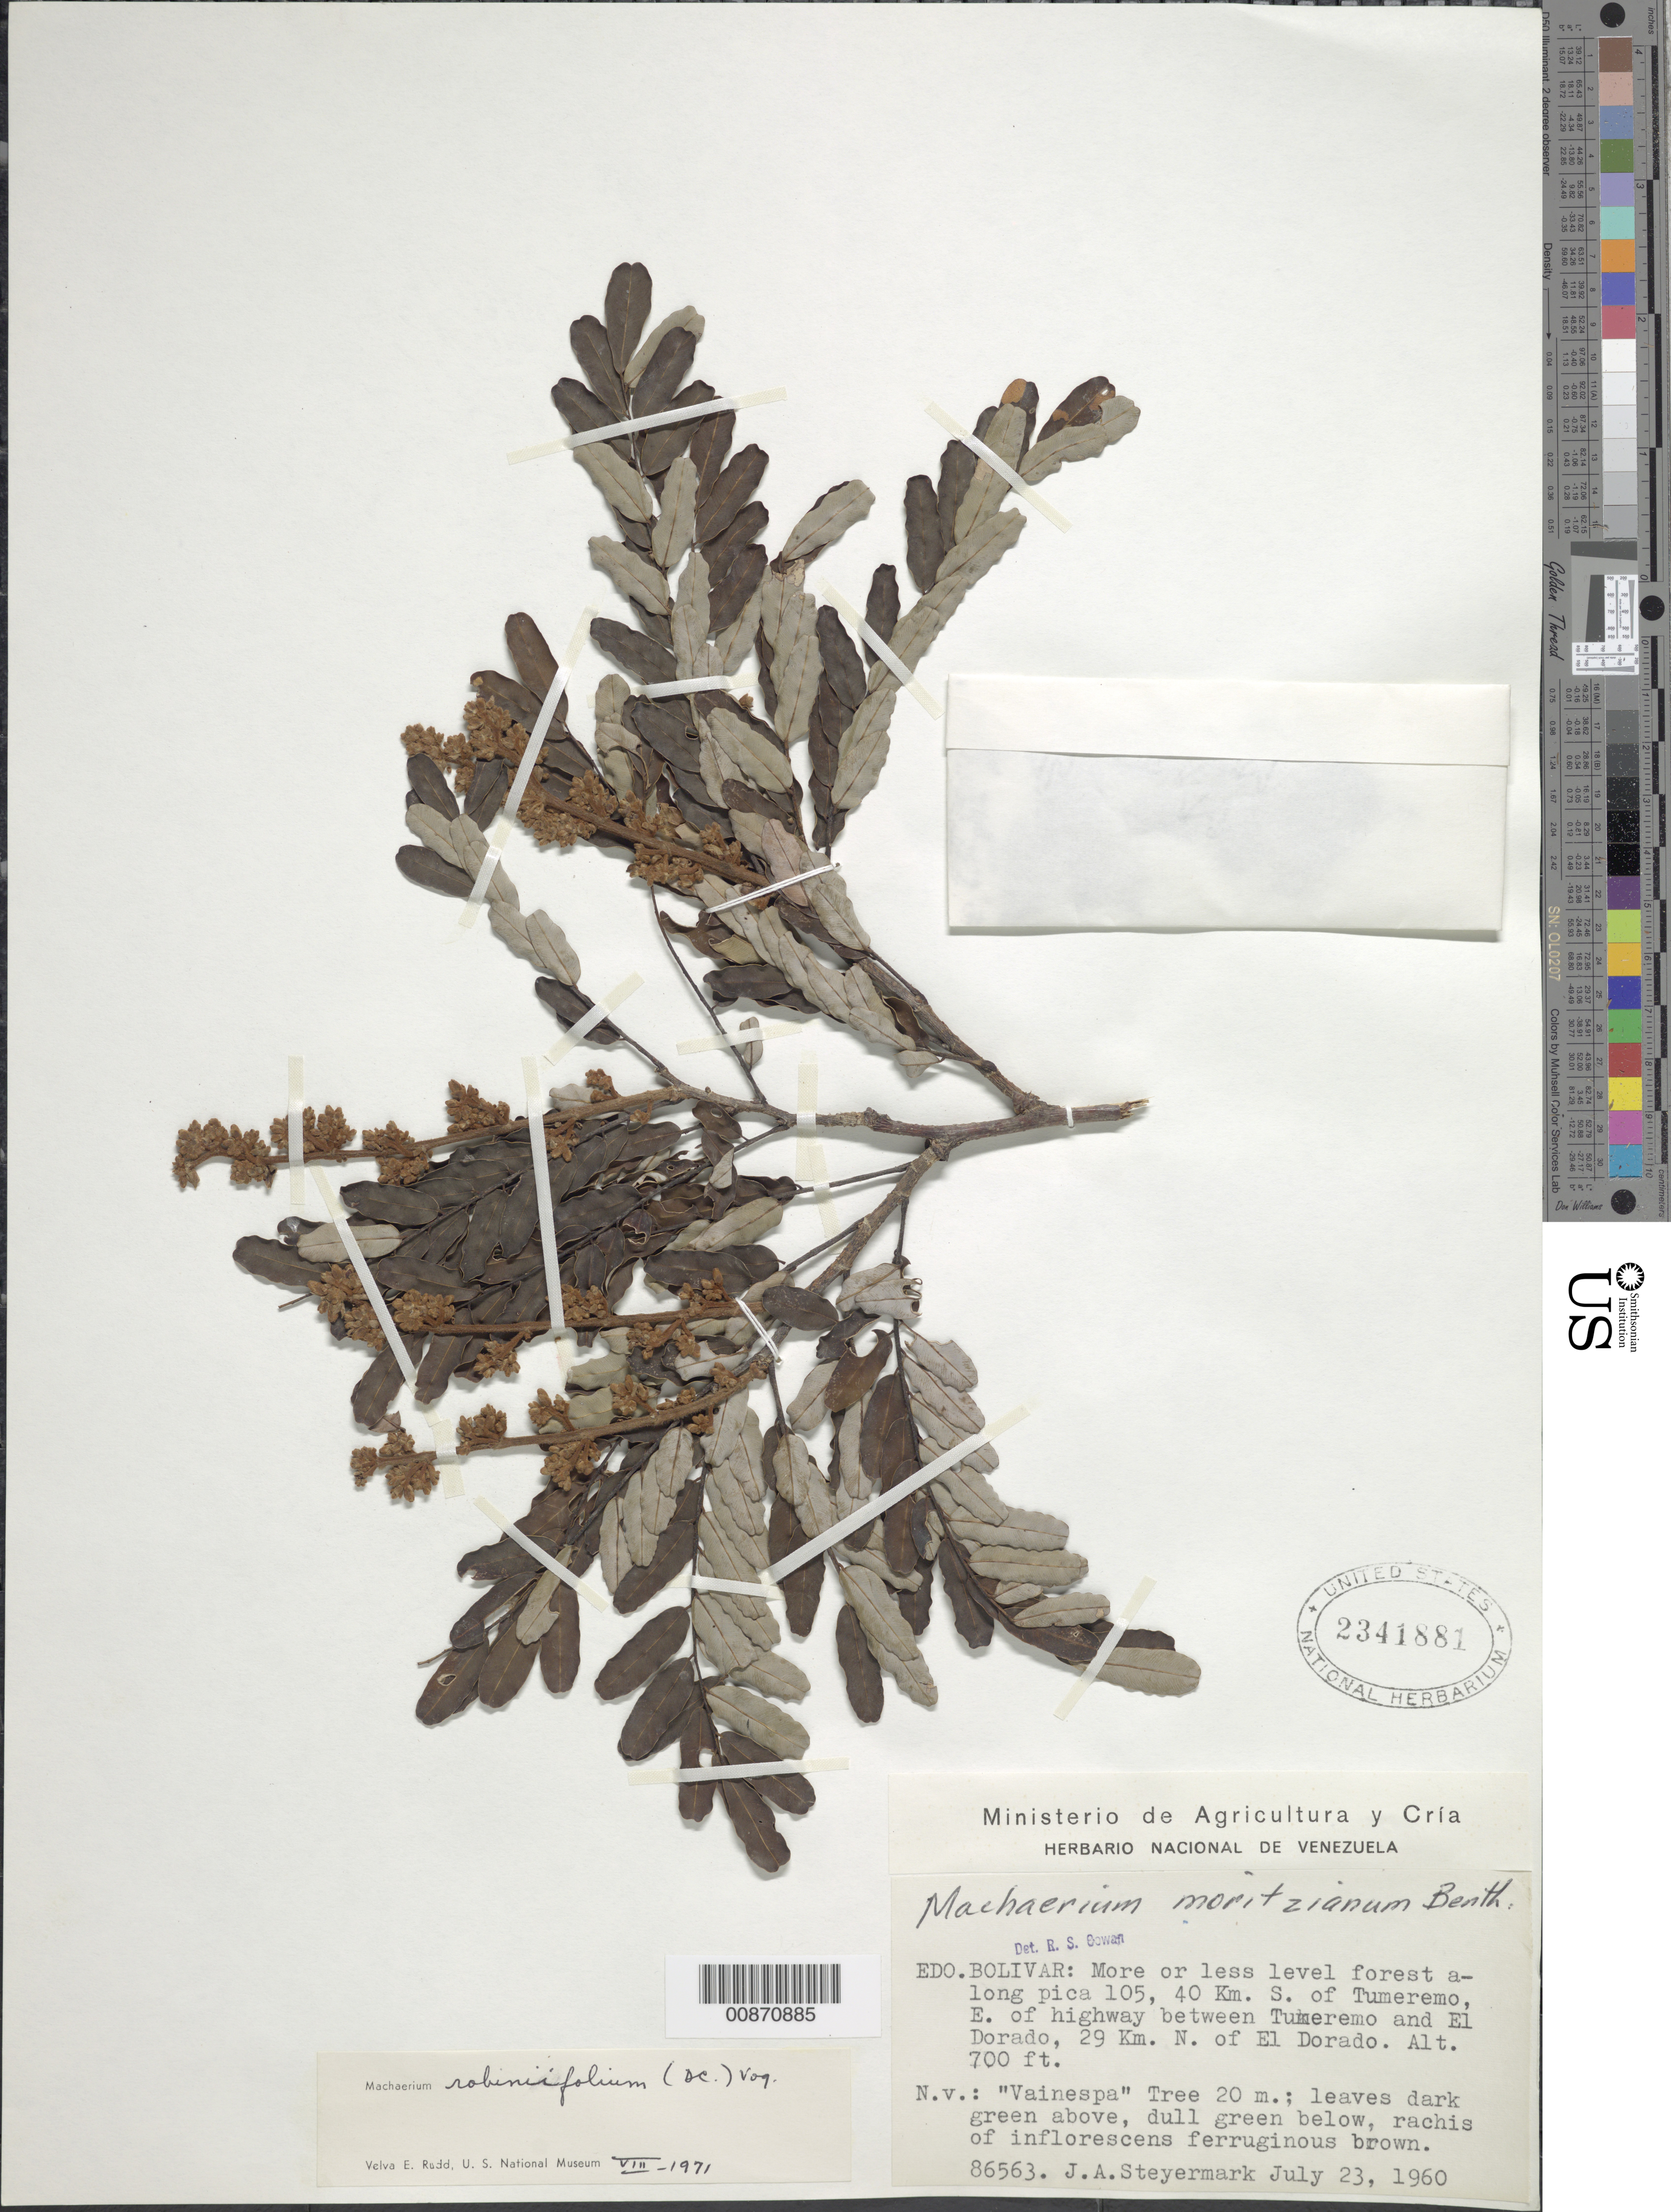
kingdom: Plantae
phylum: Tracheophyta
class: Magnoliopsida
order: Fabales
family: Fabaceae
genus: Machaerium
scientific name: Machaerium robinifolium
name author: (DC.) Vogel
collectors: J. Steyermark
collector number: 86563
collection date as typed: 23-Jul-60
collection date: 1960-07-23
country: Venezuela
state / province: Bolívar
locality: Pica 105, 40 km S of Tumeremo, E of highway, between Tumeremo and el Dorado, 29 km N of El Dorado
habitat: More or less level forest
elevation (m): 213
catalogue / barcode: US 2341881